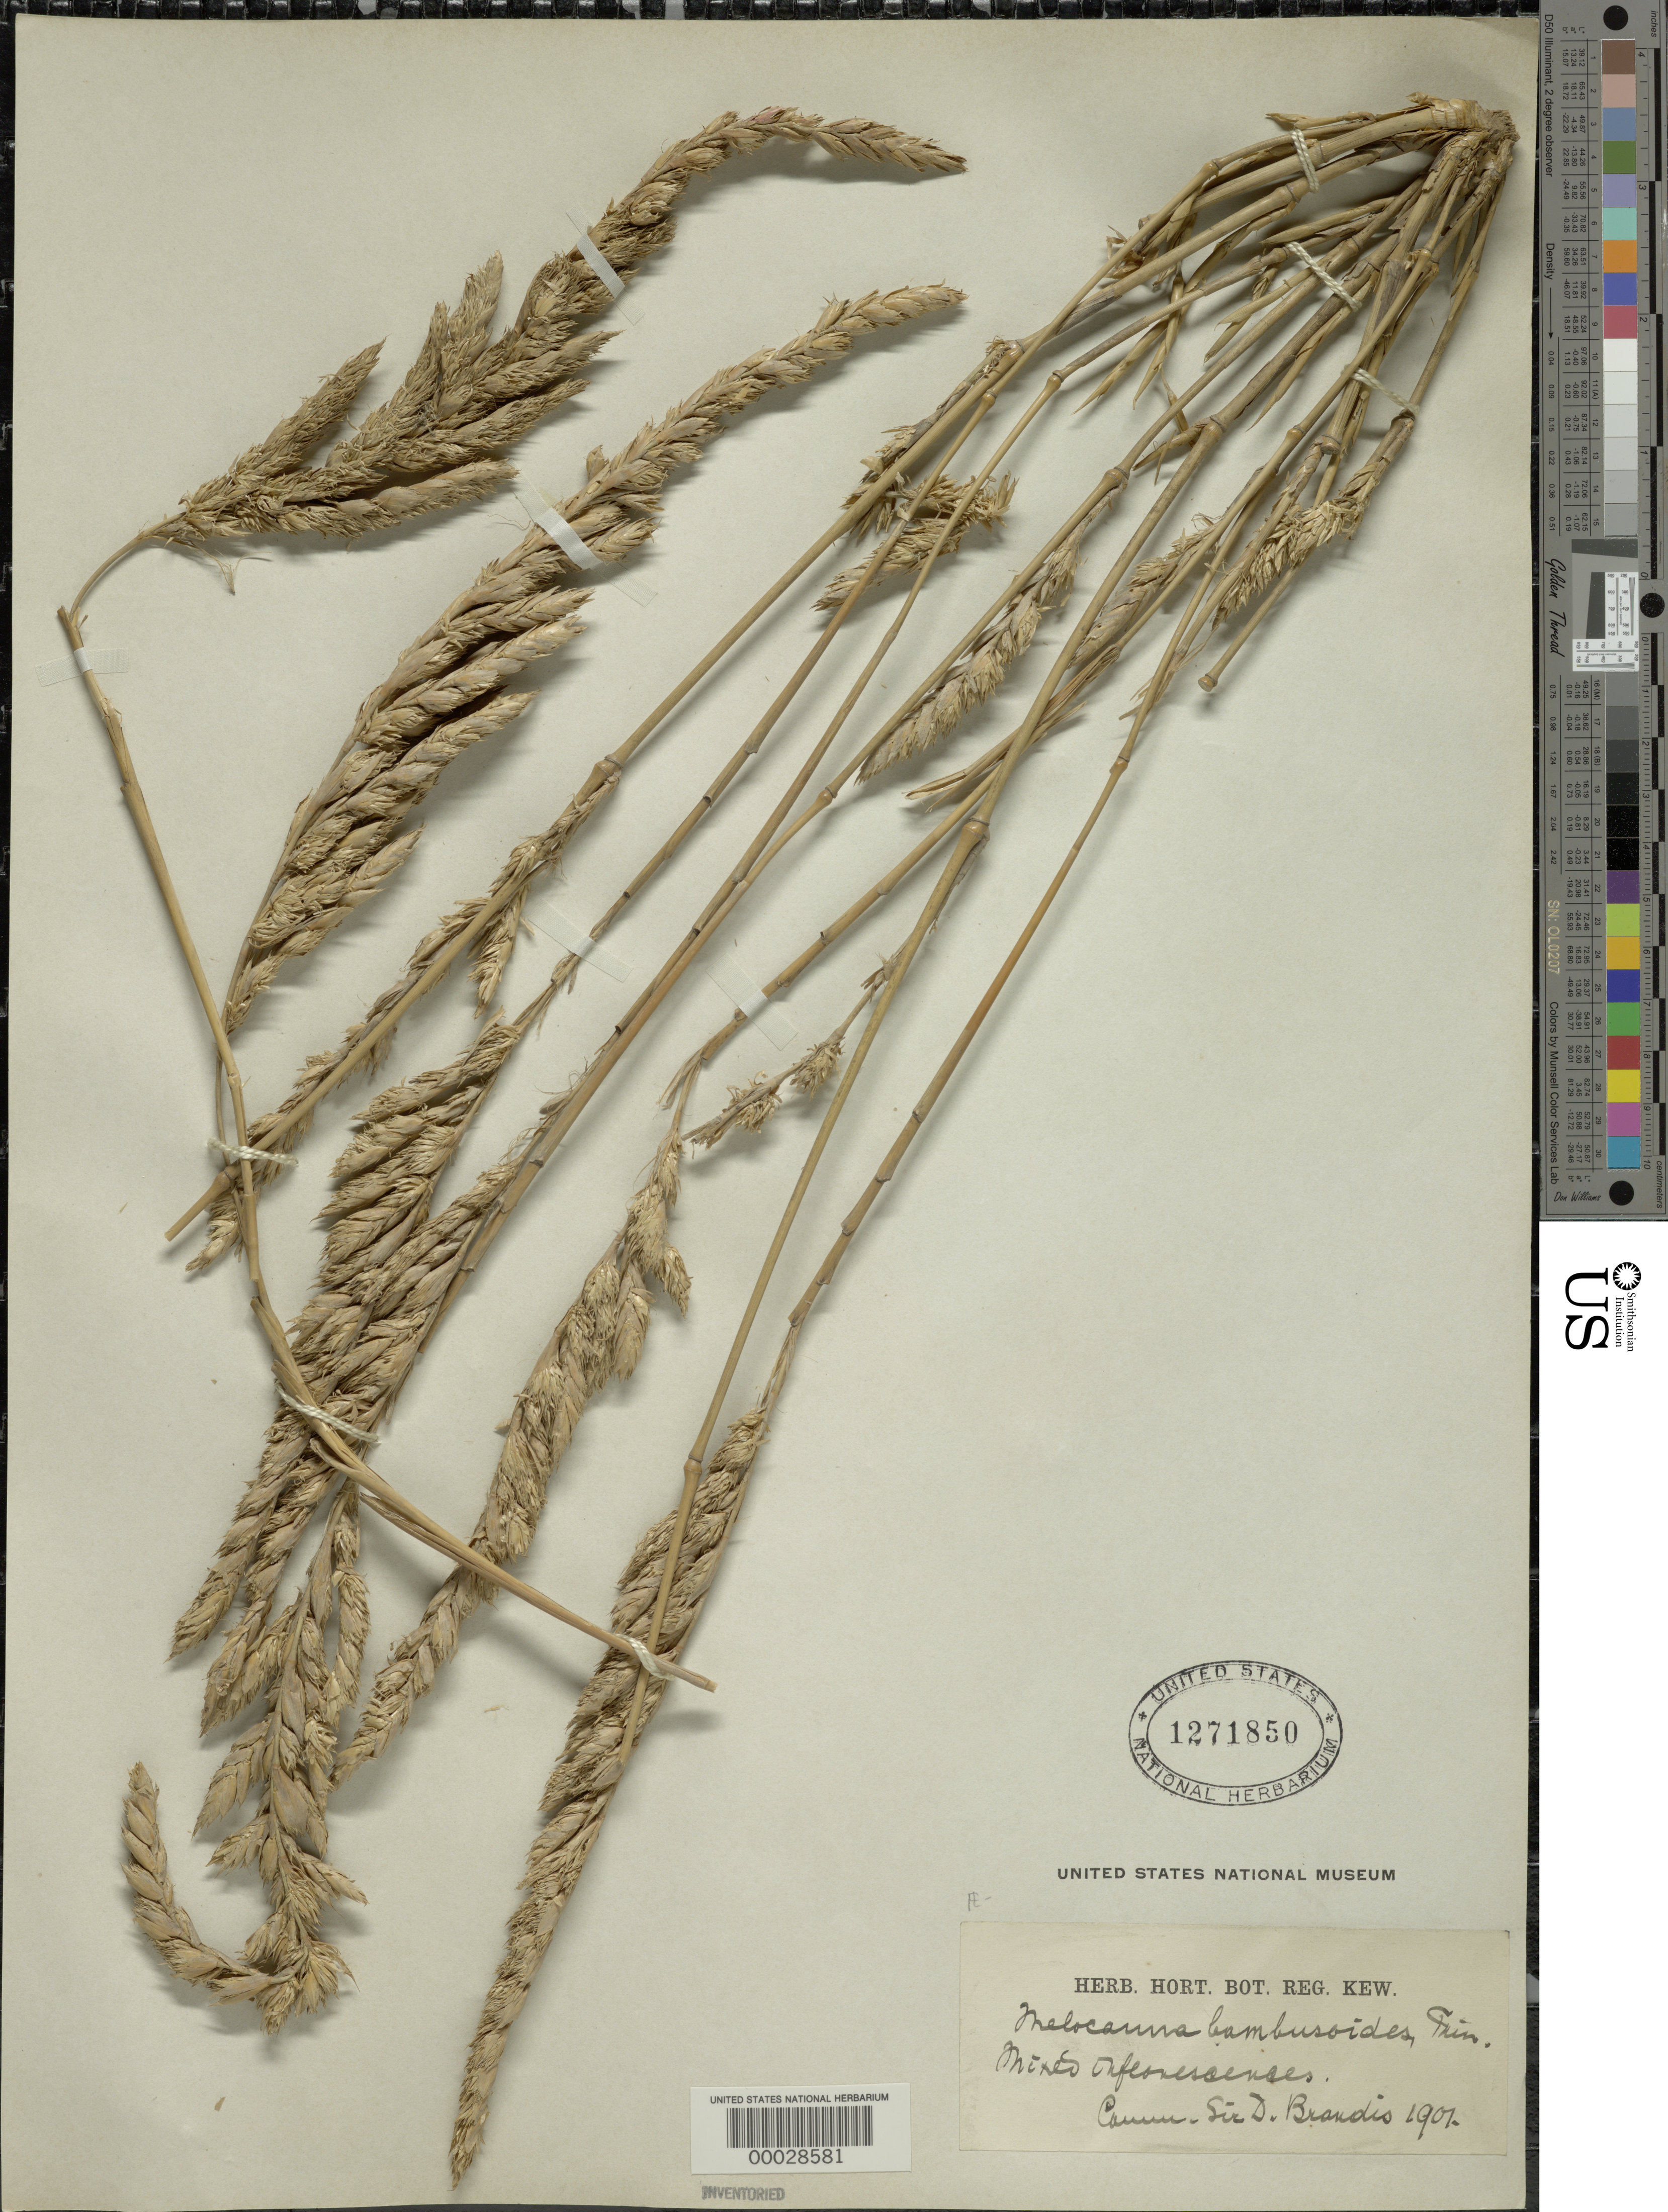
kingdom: Plantae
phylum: Tracheophyta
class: Liliopsida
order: Poales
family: Poaceae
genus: Melocanna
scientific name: Melocanna baccifera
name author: (Roxb.) Kurz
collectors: D. Brandis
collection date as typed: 1907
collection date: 1907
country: India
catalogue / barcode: US 1271850